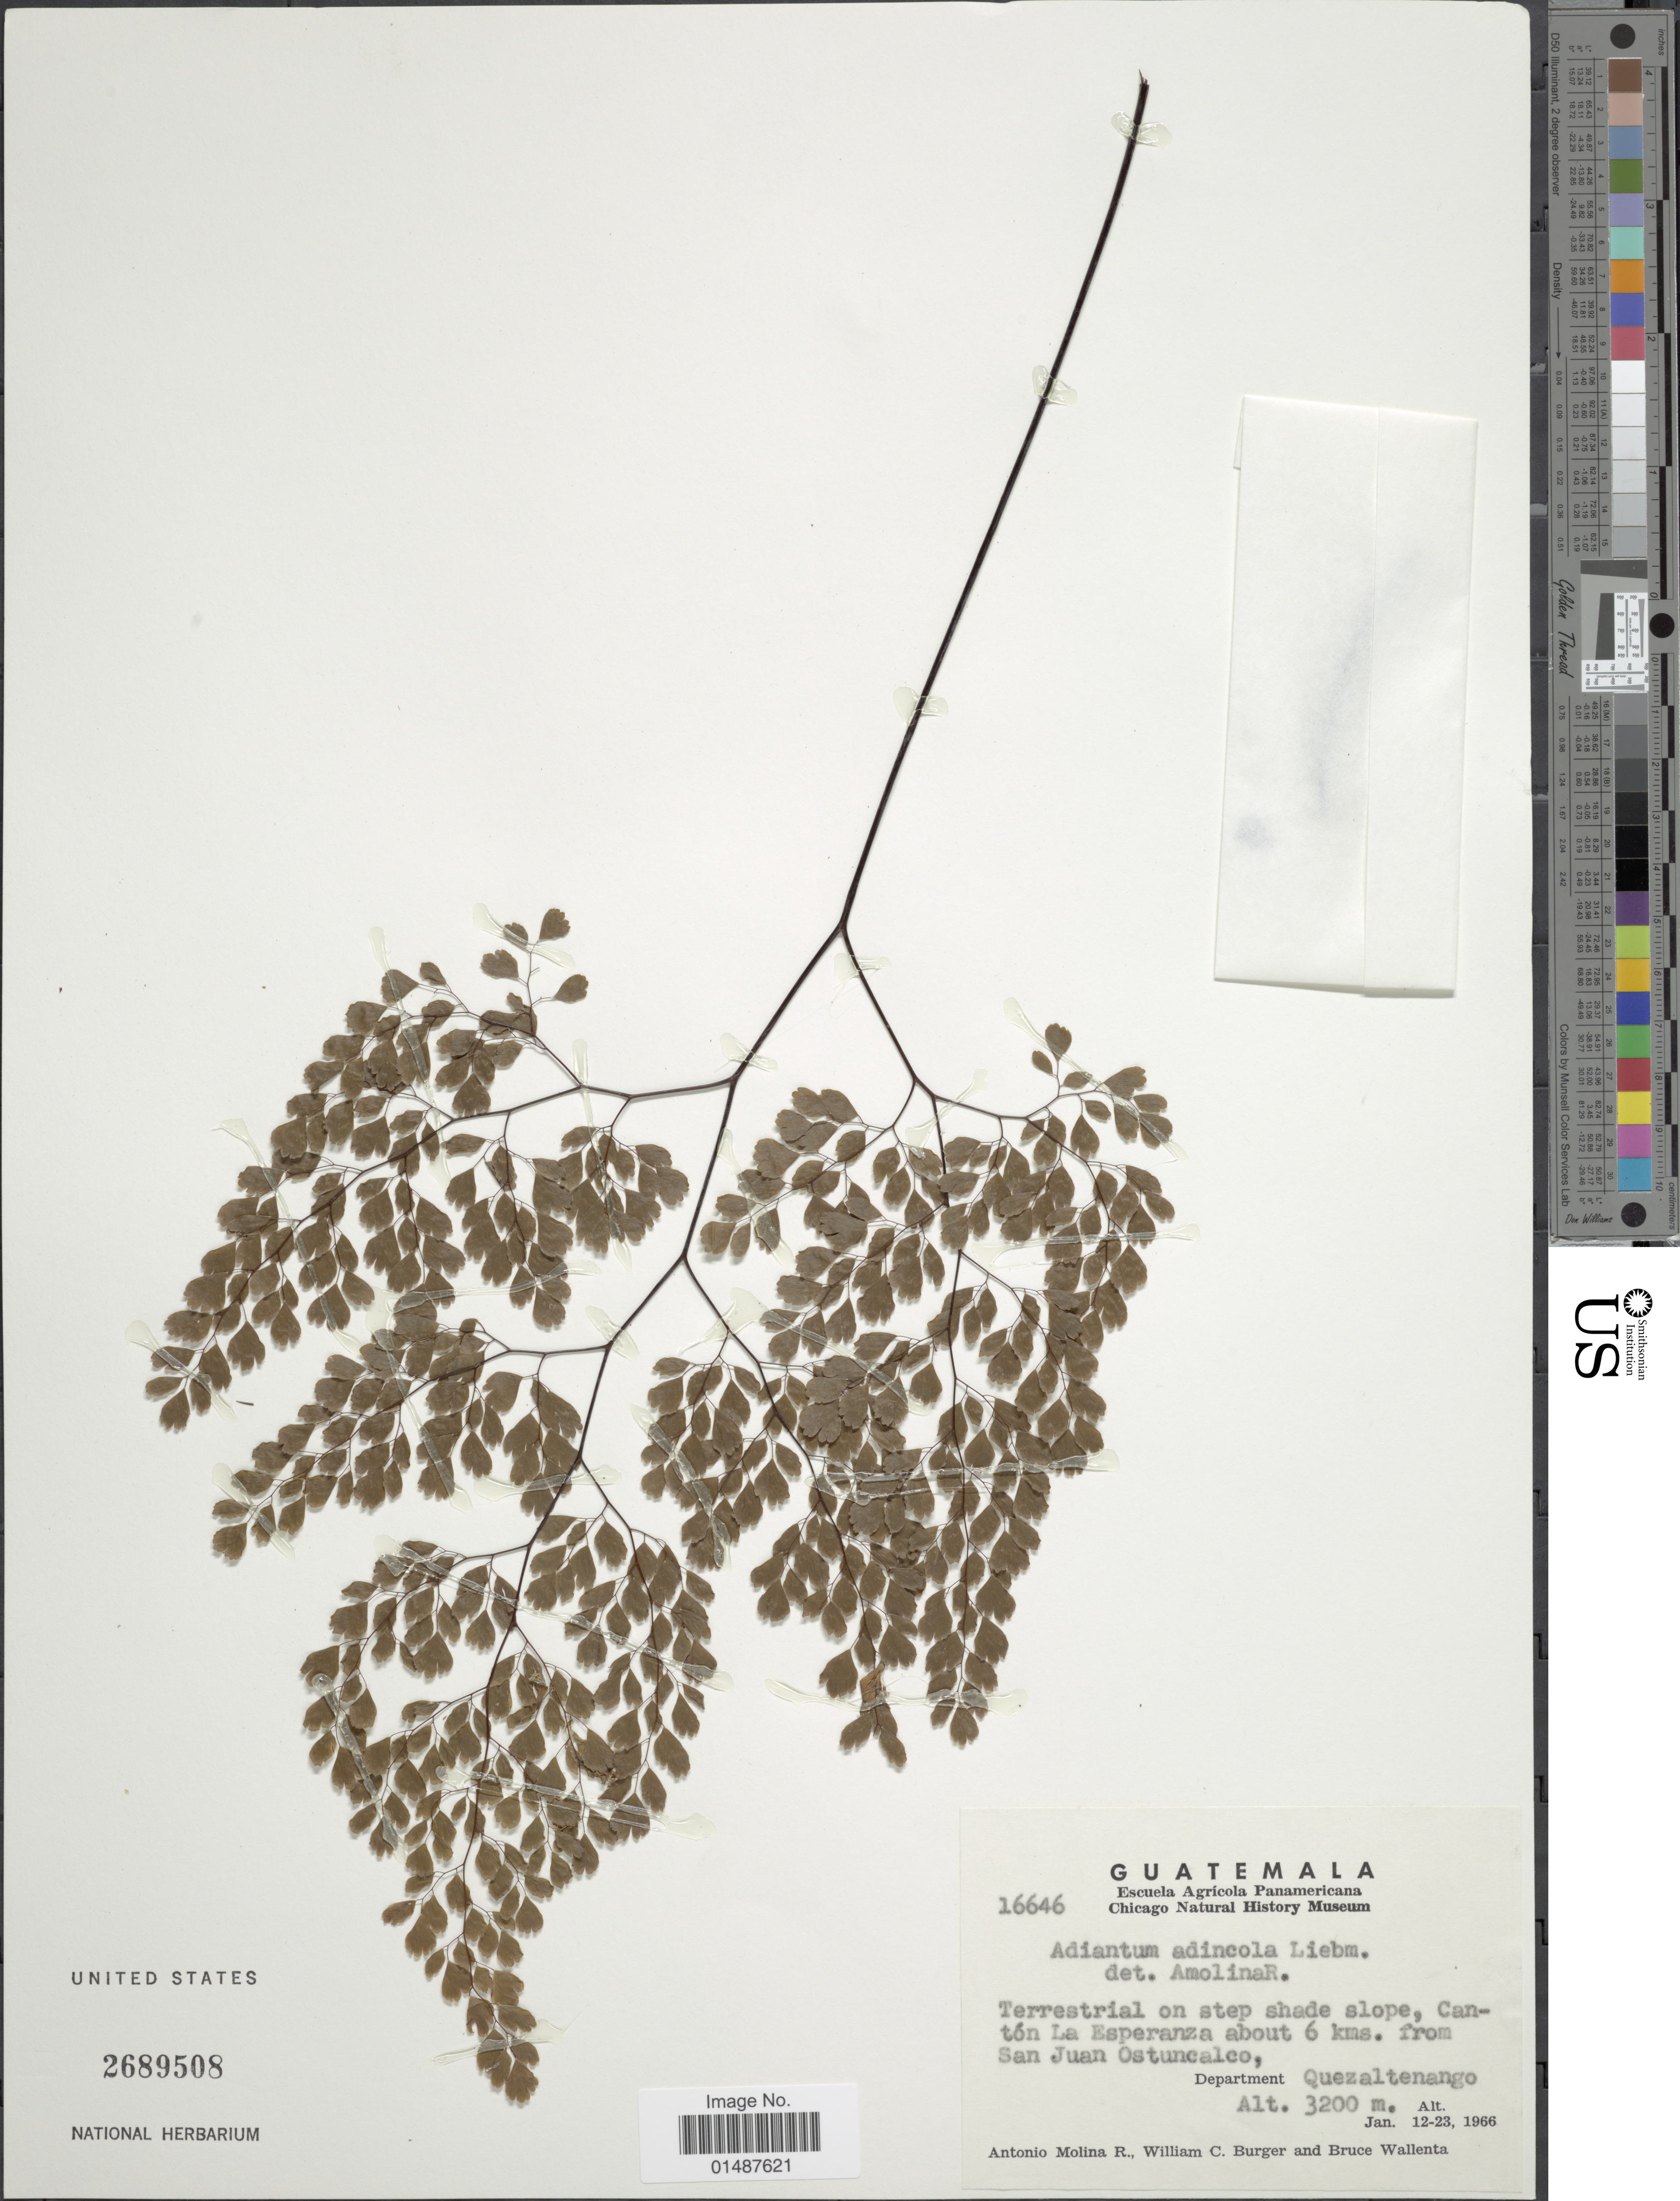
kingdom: Plantae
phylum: Tracheophyta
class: Polypodiopsida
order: Polypodiales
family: Pteridaceae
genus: Adiantum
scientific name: Adiantum andicola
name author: Liebm.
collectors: A. Molina R., W. Burger & B. Wallenta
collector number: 16646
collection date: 1966-01-12/1966-01-23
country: Guatemala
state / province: Quetzaltenango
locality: Terrestrial on step shade slope, Canton la Esperanza about 6 kms. from San Juan Ostuncalco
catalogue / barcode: US 2689508